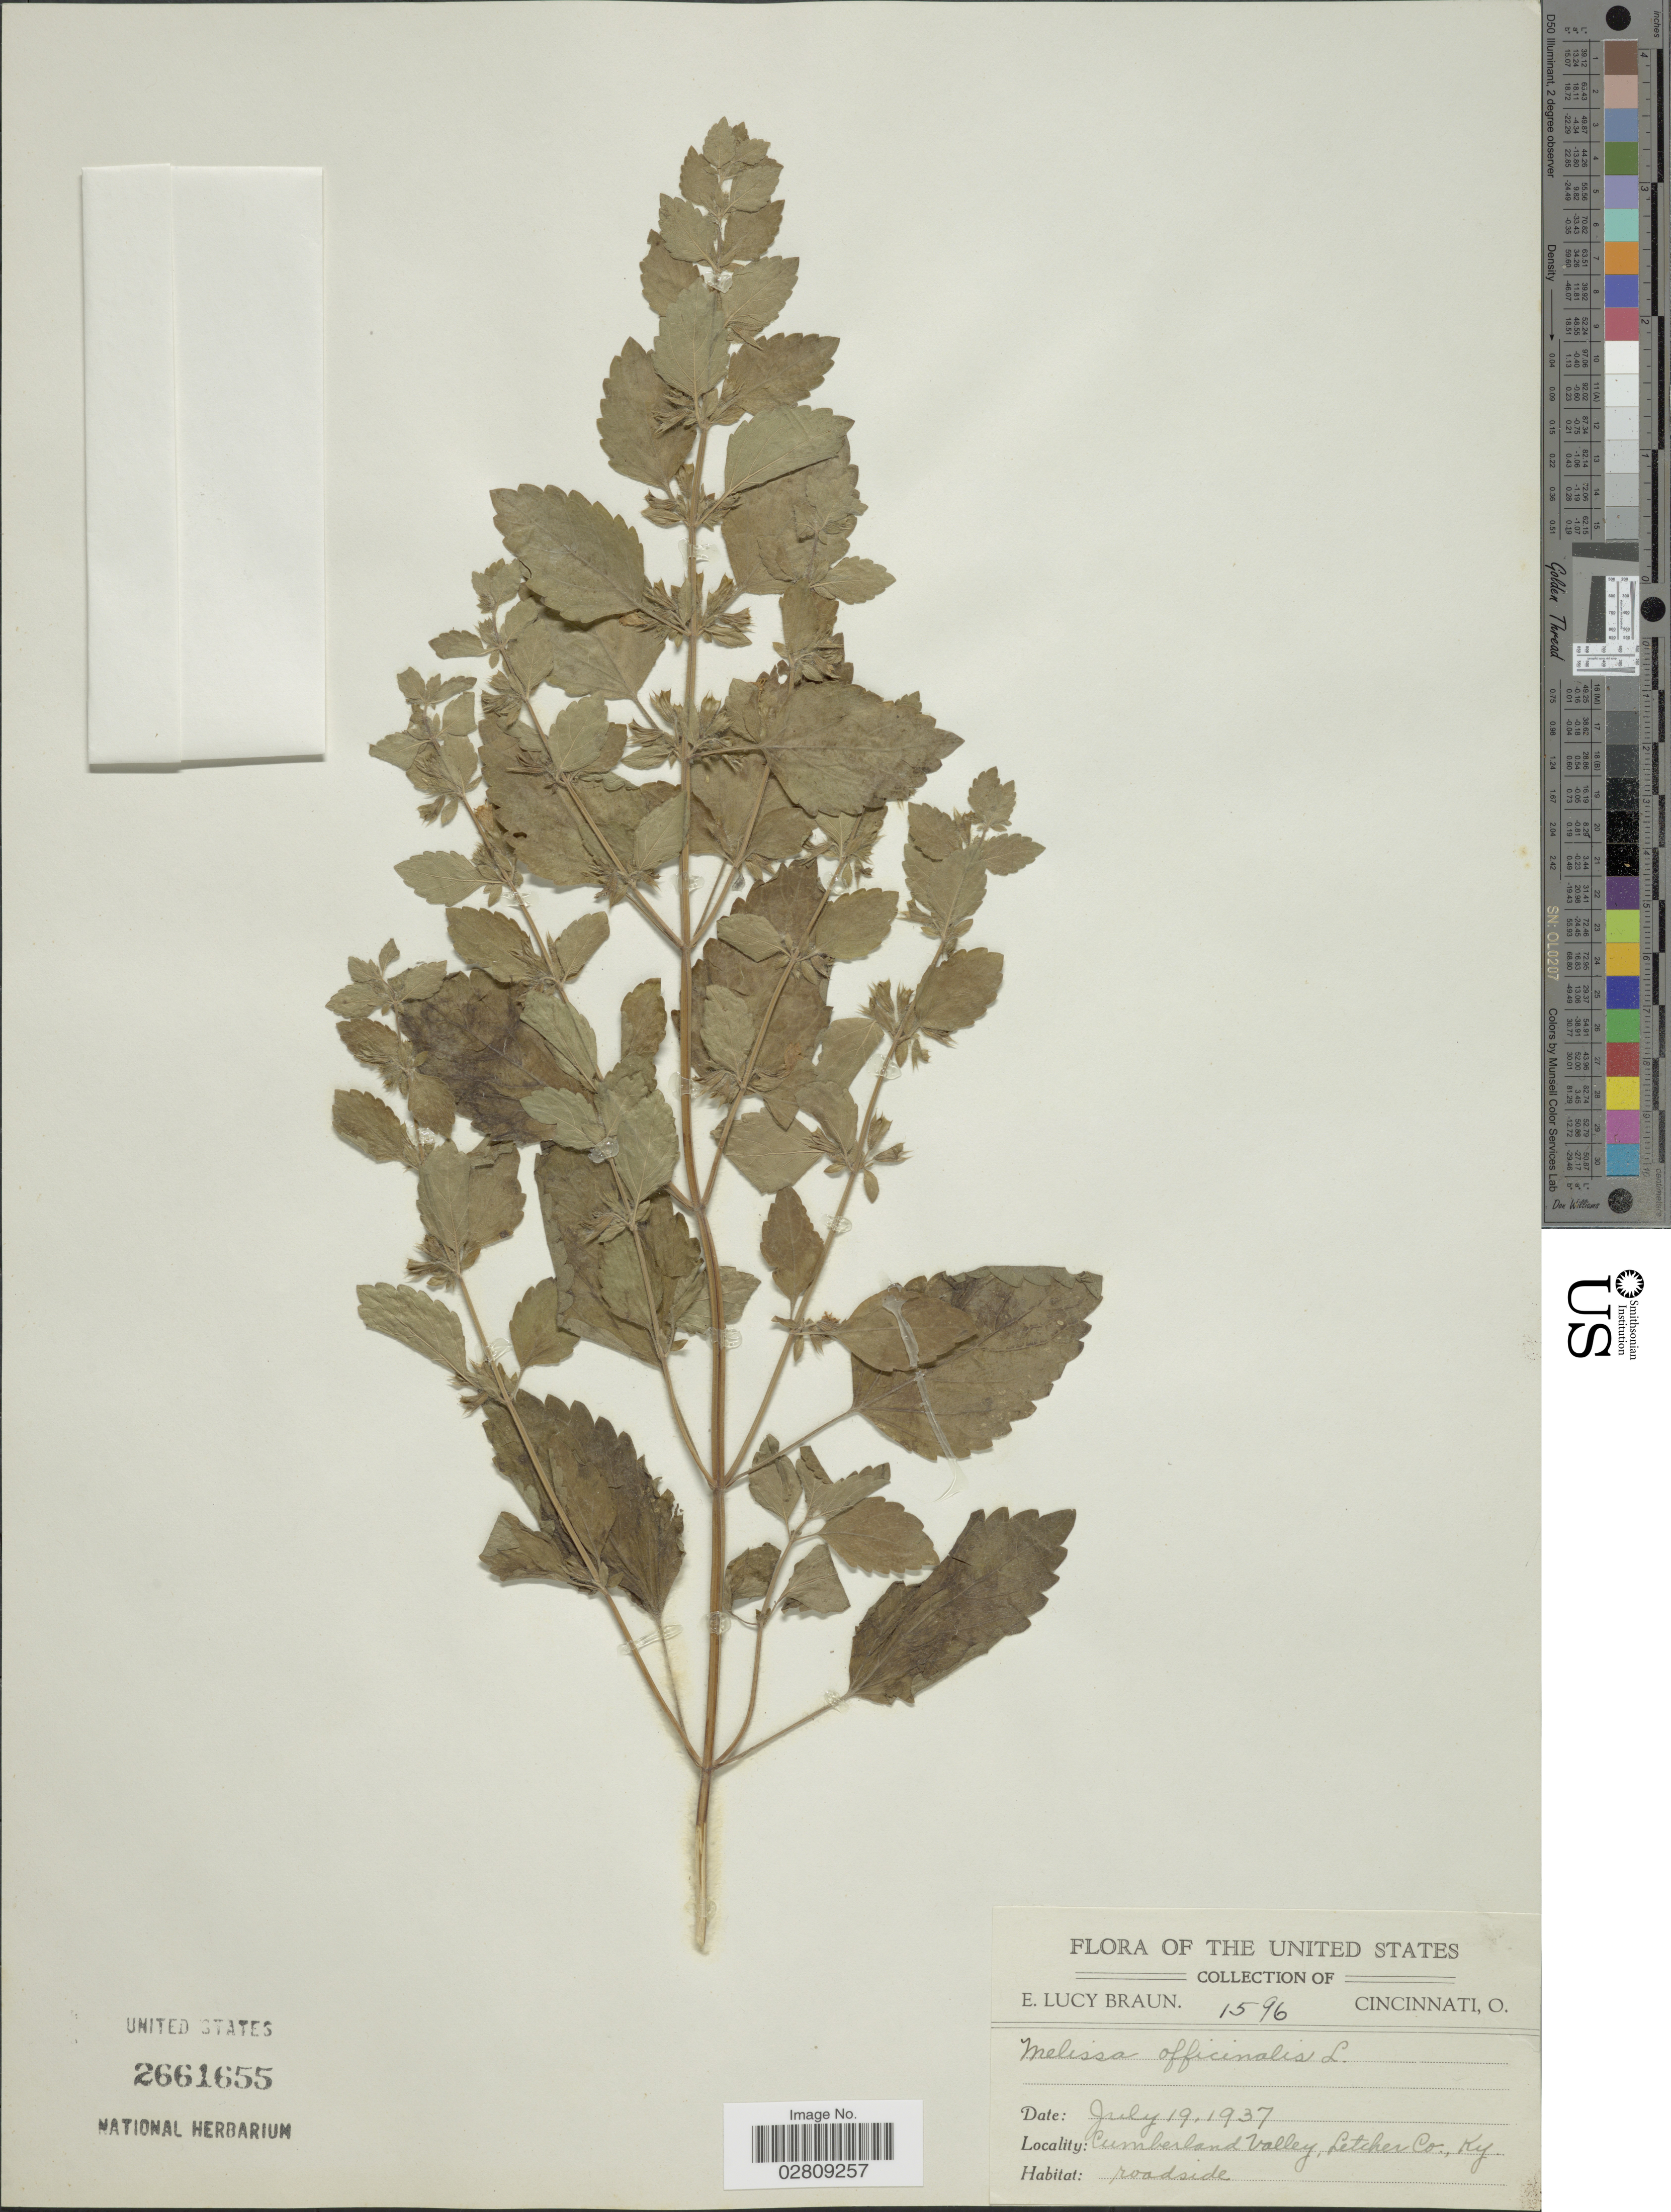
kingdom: Plantae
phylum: Tracheophyta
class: Magnoliopsida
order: Lamiales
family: Lamiaceae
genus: Melissa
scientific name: Melissa officinalis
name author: L.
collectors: E. L. Braun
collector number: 1596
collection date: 1937-07-19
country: United States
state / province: Kentucky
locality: Cumberland Valley, Letcher Co.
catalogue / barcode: US 2661655